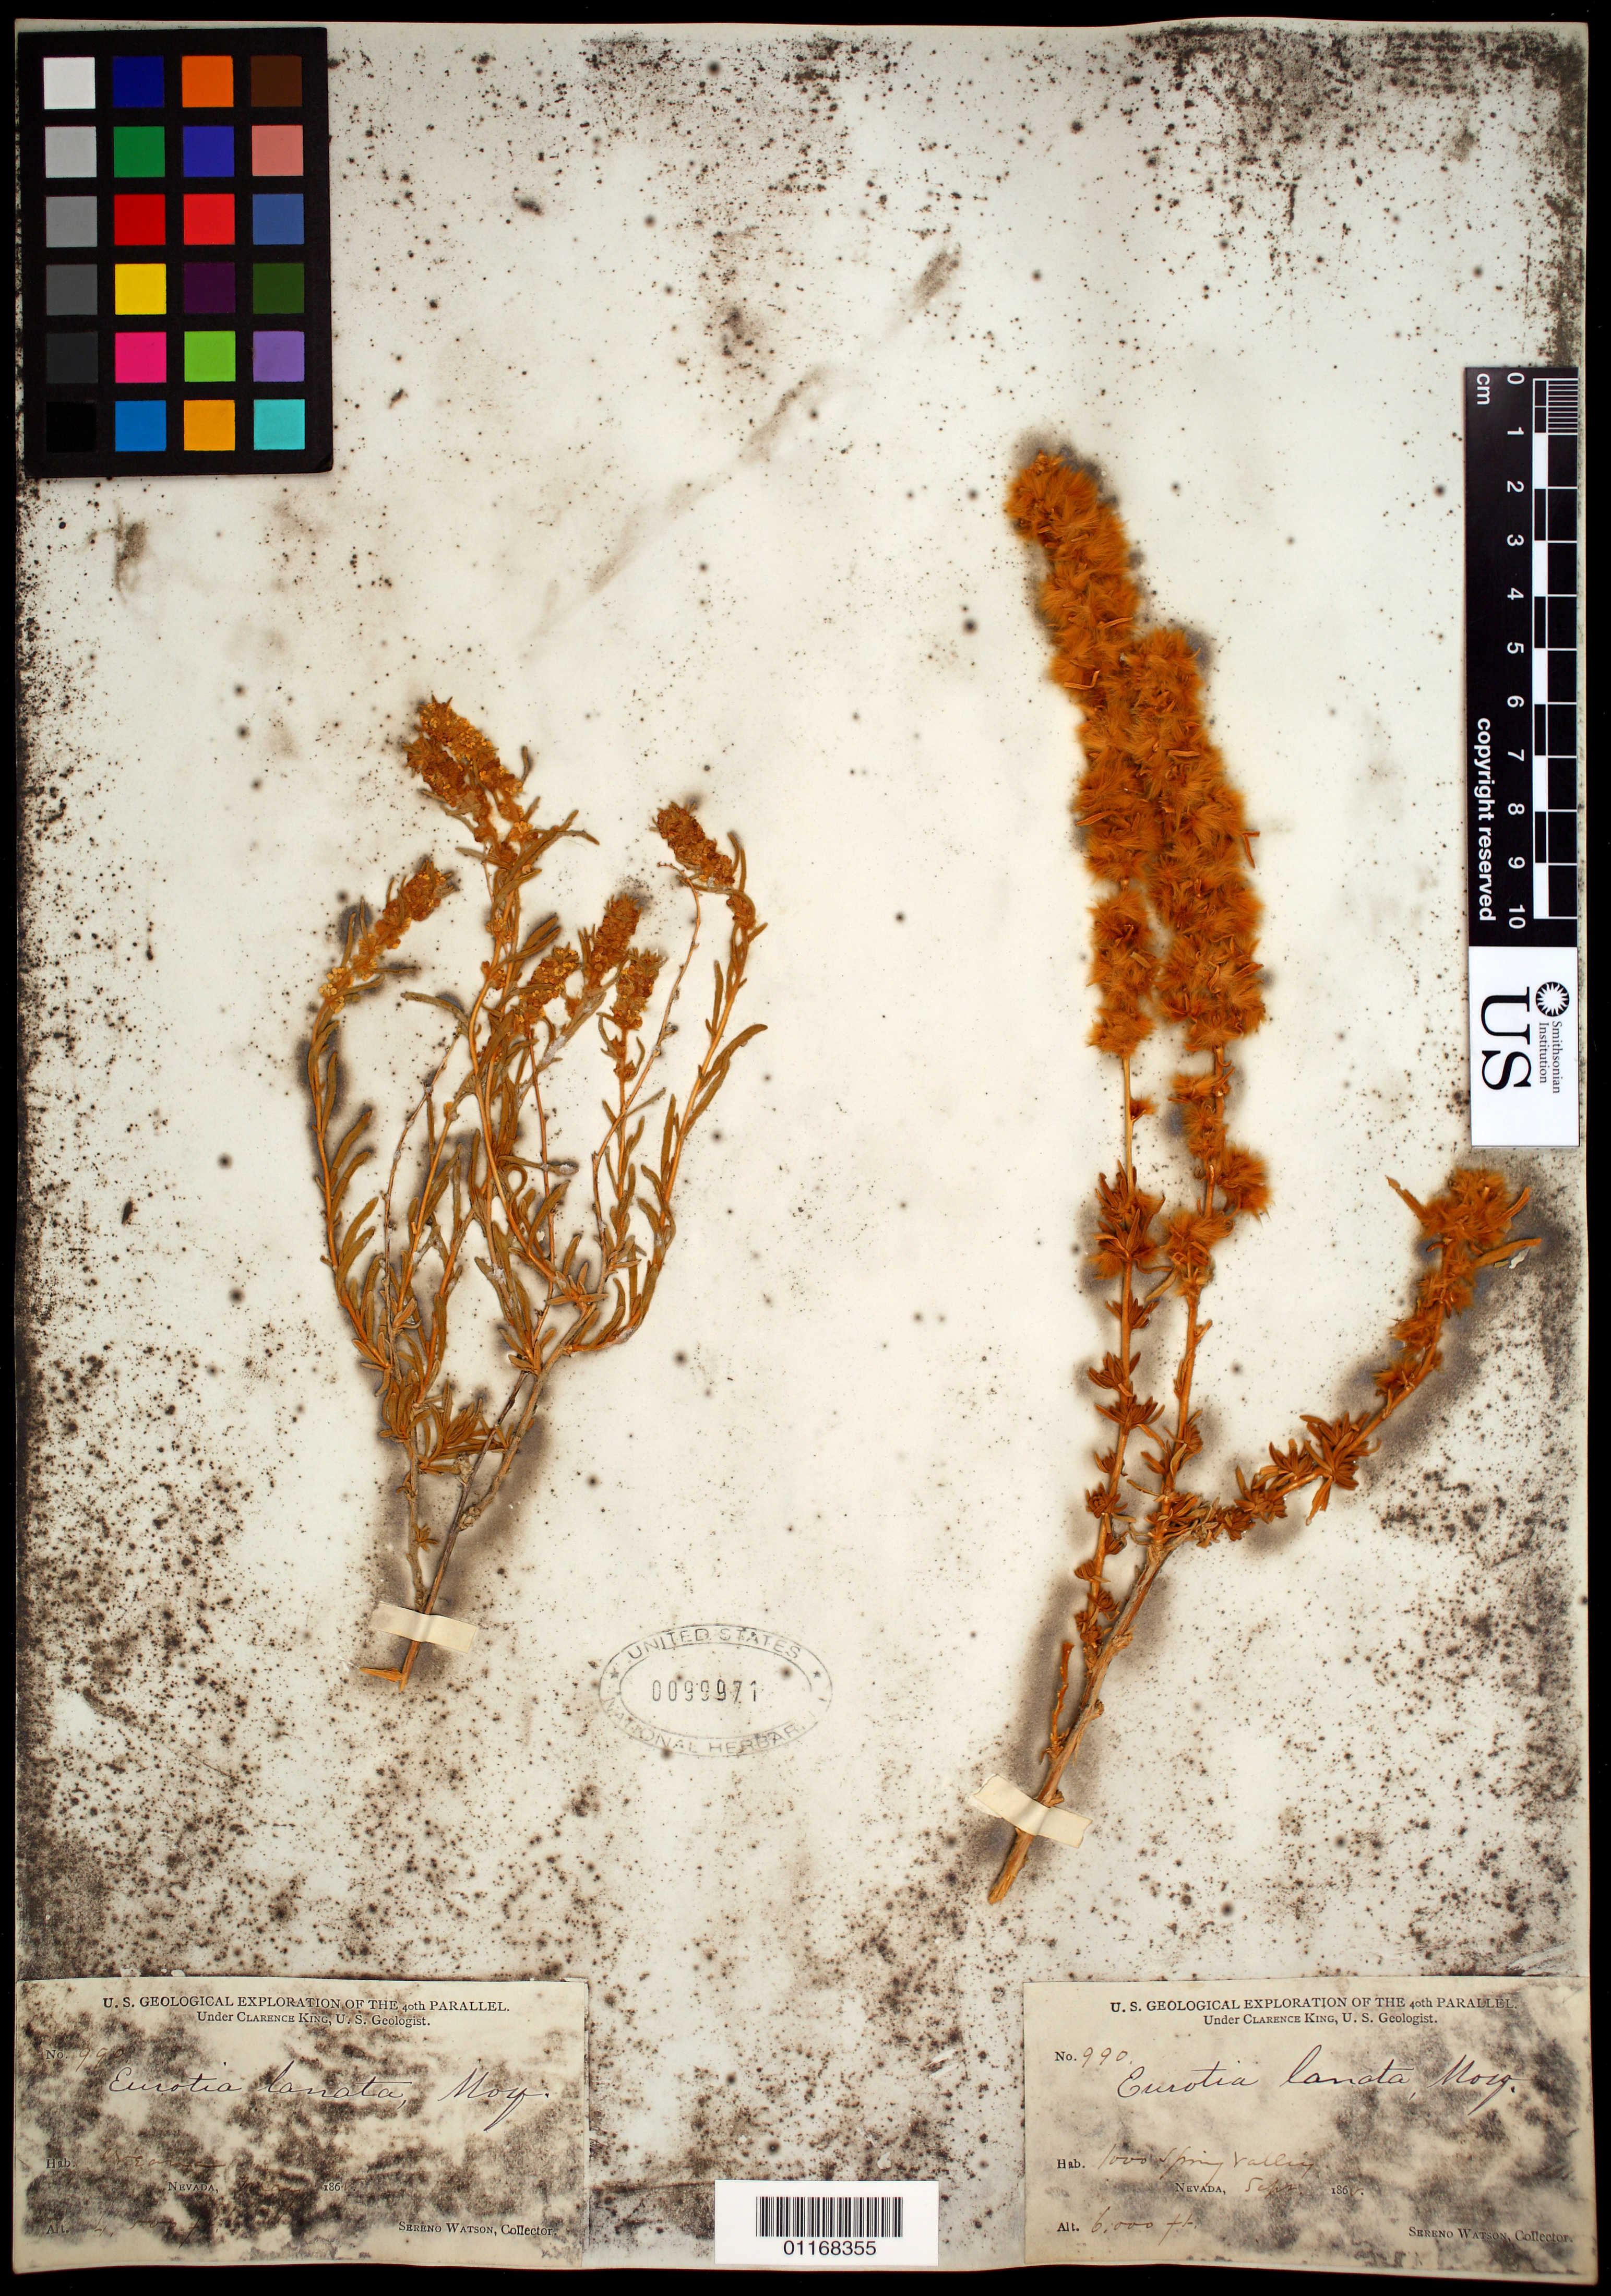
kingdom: Plantae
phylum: Tracheophyta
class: Magnoliopsida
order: Caryophyllales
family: Amaranthaceae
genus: Krascheninnikovia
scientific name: Krascheninnikovia lanata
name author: (Pursh) A. Meeuse & A.Smit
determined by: U.S. National Herbarium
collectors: S. Watson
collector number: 990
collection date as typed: May 1868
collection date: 1868-05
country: United States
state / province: Nevada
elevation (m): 1372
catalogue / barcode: US 99971-2